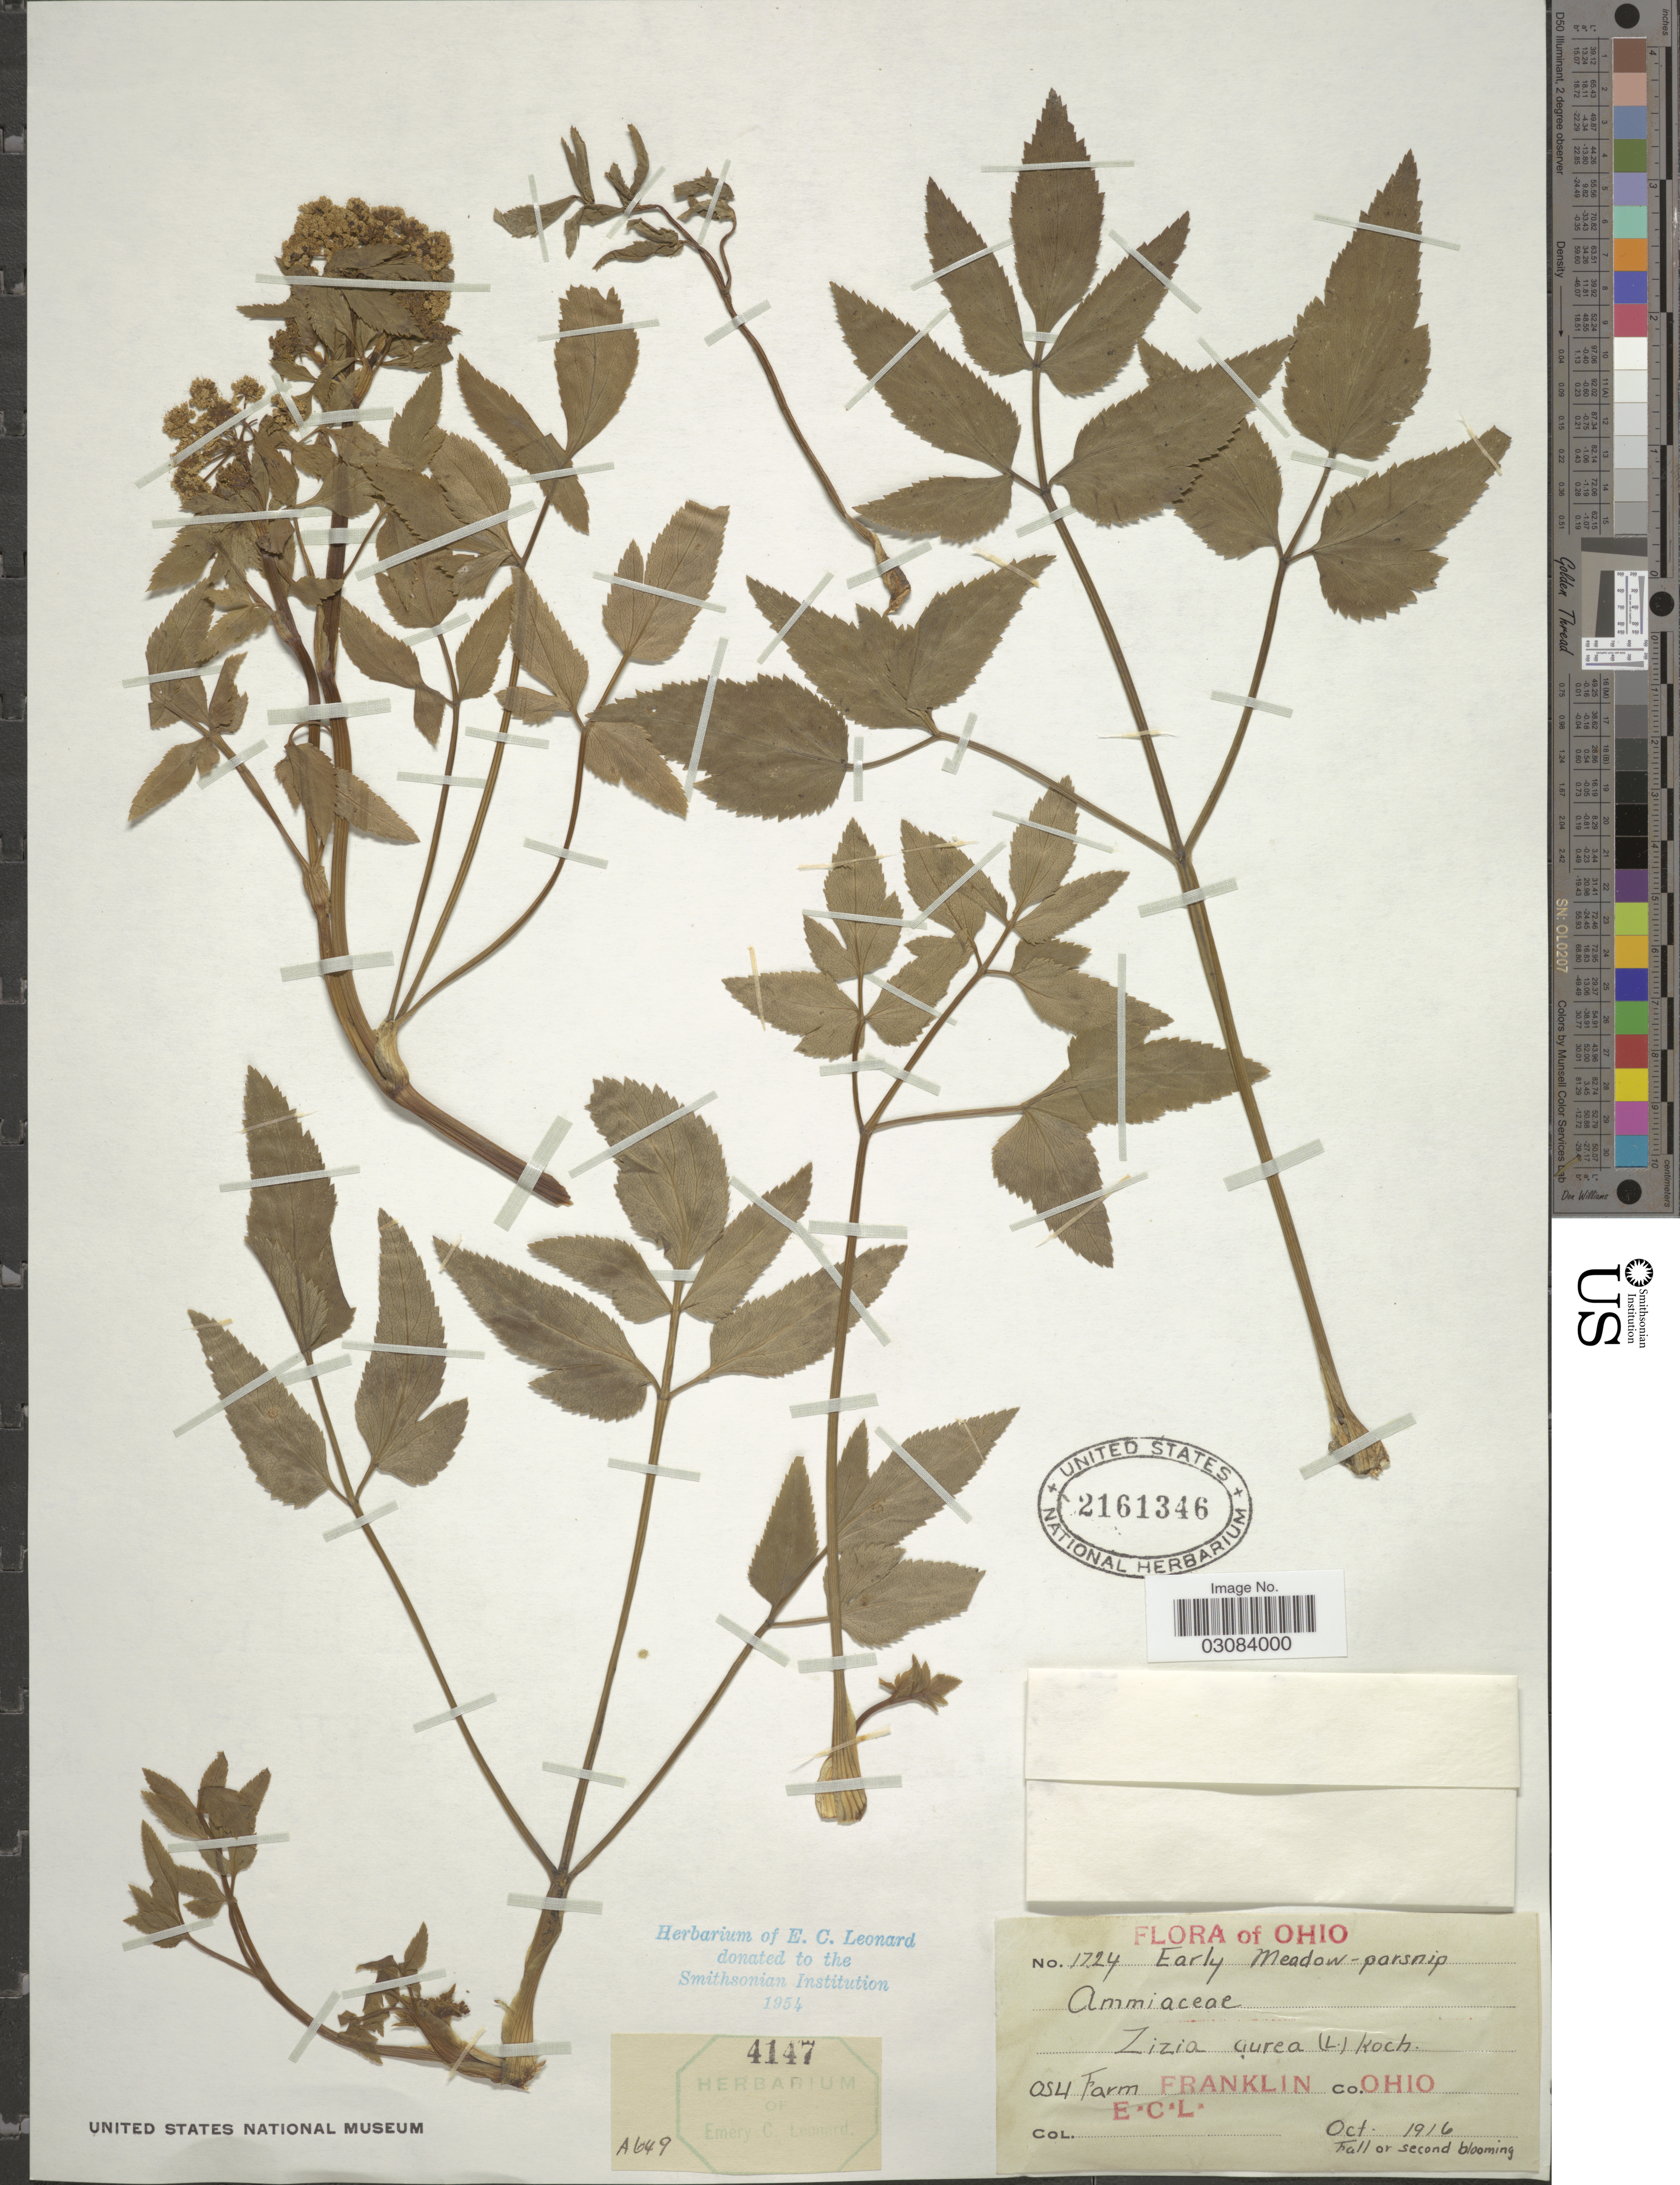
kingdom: Plantae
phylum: Tracheophyta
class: Magnoliopsida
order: Apiales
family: Apiaceae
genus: Zizia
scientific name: Zizia aurea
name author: (L.) Koch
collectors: E. C. Leonard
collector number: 1724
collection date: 1916-10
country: United States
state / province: Ohio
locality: OSU Farm Franklin Co.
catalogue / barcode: US 2161346